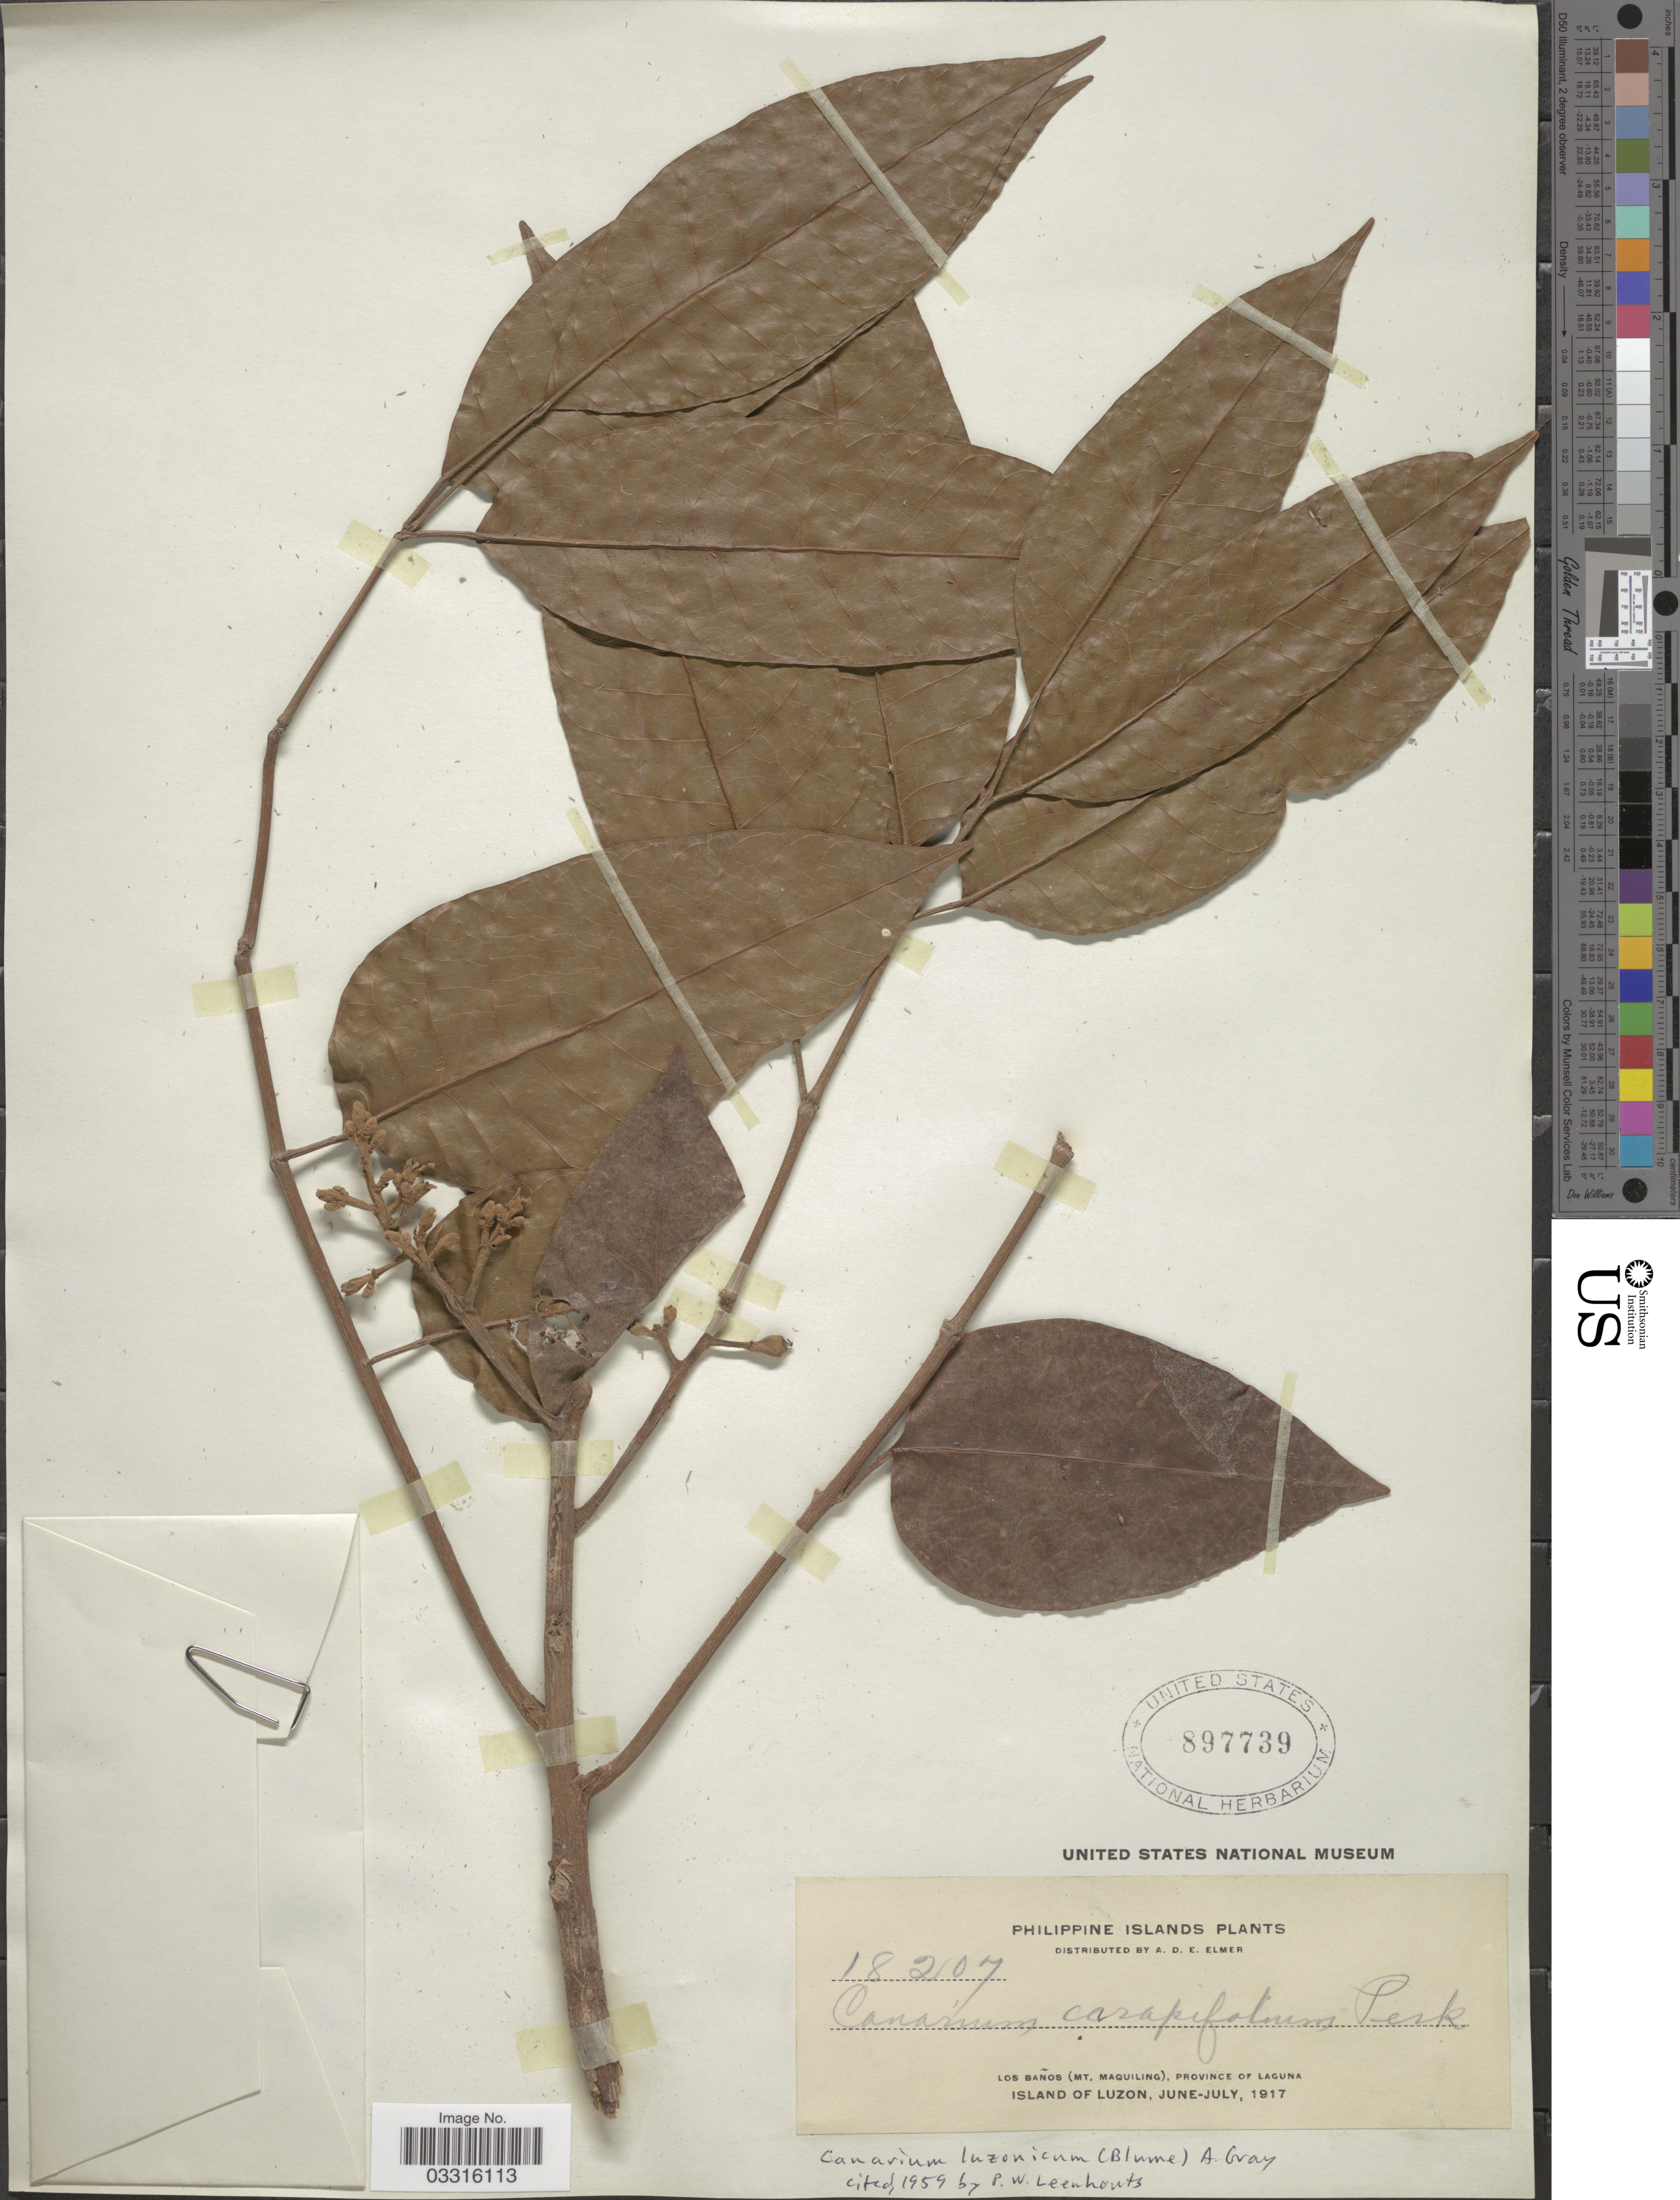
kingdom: Plantae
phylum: Tracheophyta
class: Magnoliopsida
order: Sapindales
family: Burseraceae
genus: Canarium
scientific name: Canarium luzonicum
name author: (Blume) A. Gray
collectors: A. D. E. Elmer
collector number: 18207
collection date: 1917-06/1917-07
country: Philippines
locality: Los Baños (Mt. Maquiling), Province of Laguna. Island of Luzon.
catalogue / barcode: US 897739